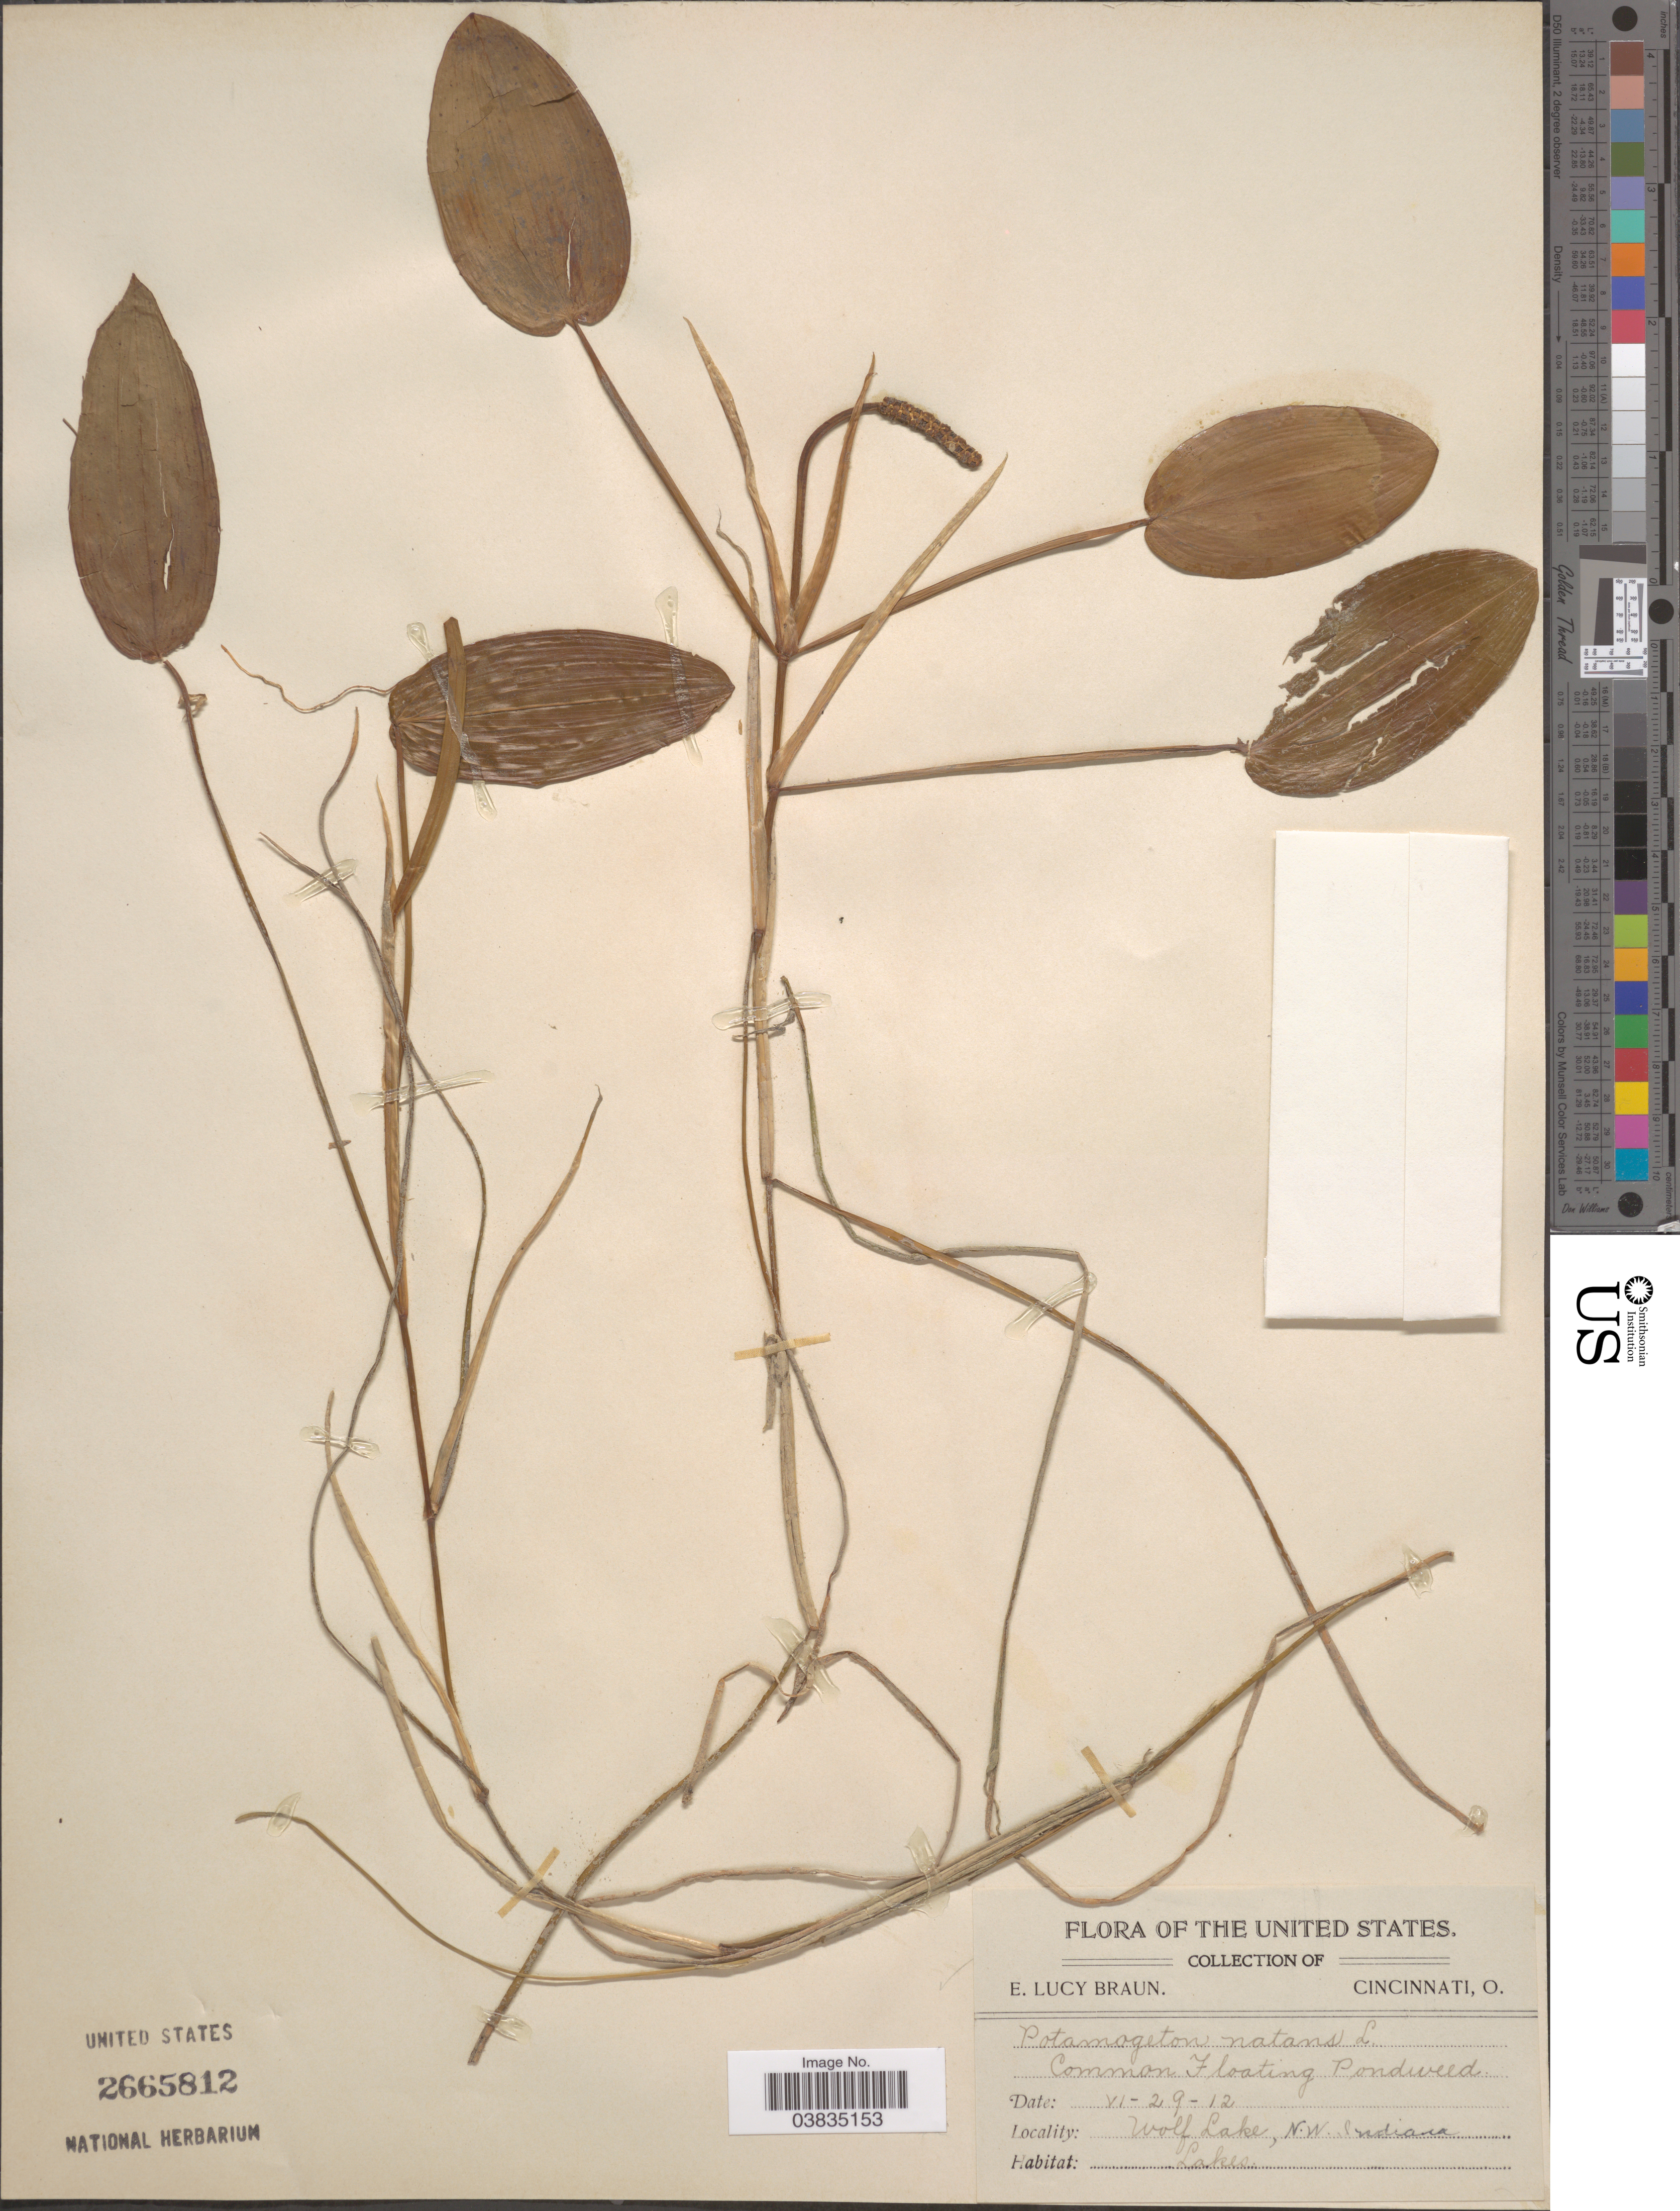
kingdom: Plantae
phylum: Tracheophyta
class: Liliopsida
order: Alismatales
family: Potamogetonaceae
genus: Potamogeton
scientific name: Potamogeton natans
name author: L.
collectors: E. L. Braun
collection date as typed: Transcribed d/m/y: 29/6/12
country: United States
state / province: Indiana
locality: Wolf Lake, N.W. Indiana.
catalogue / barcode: US 2665812